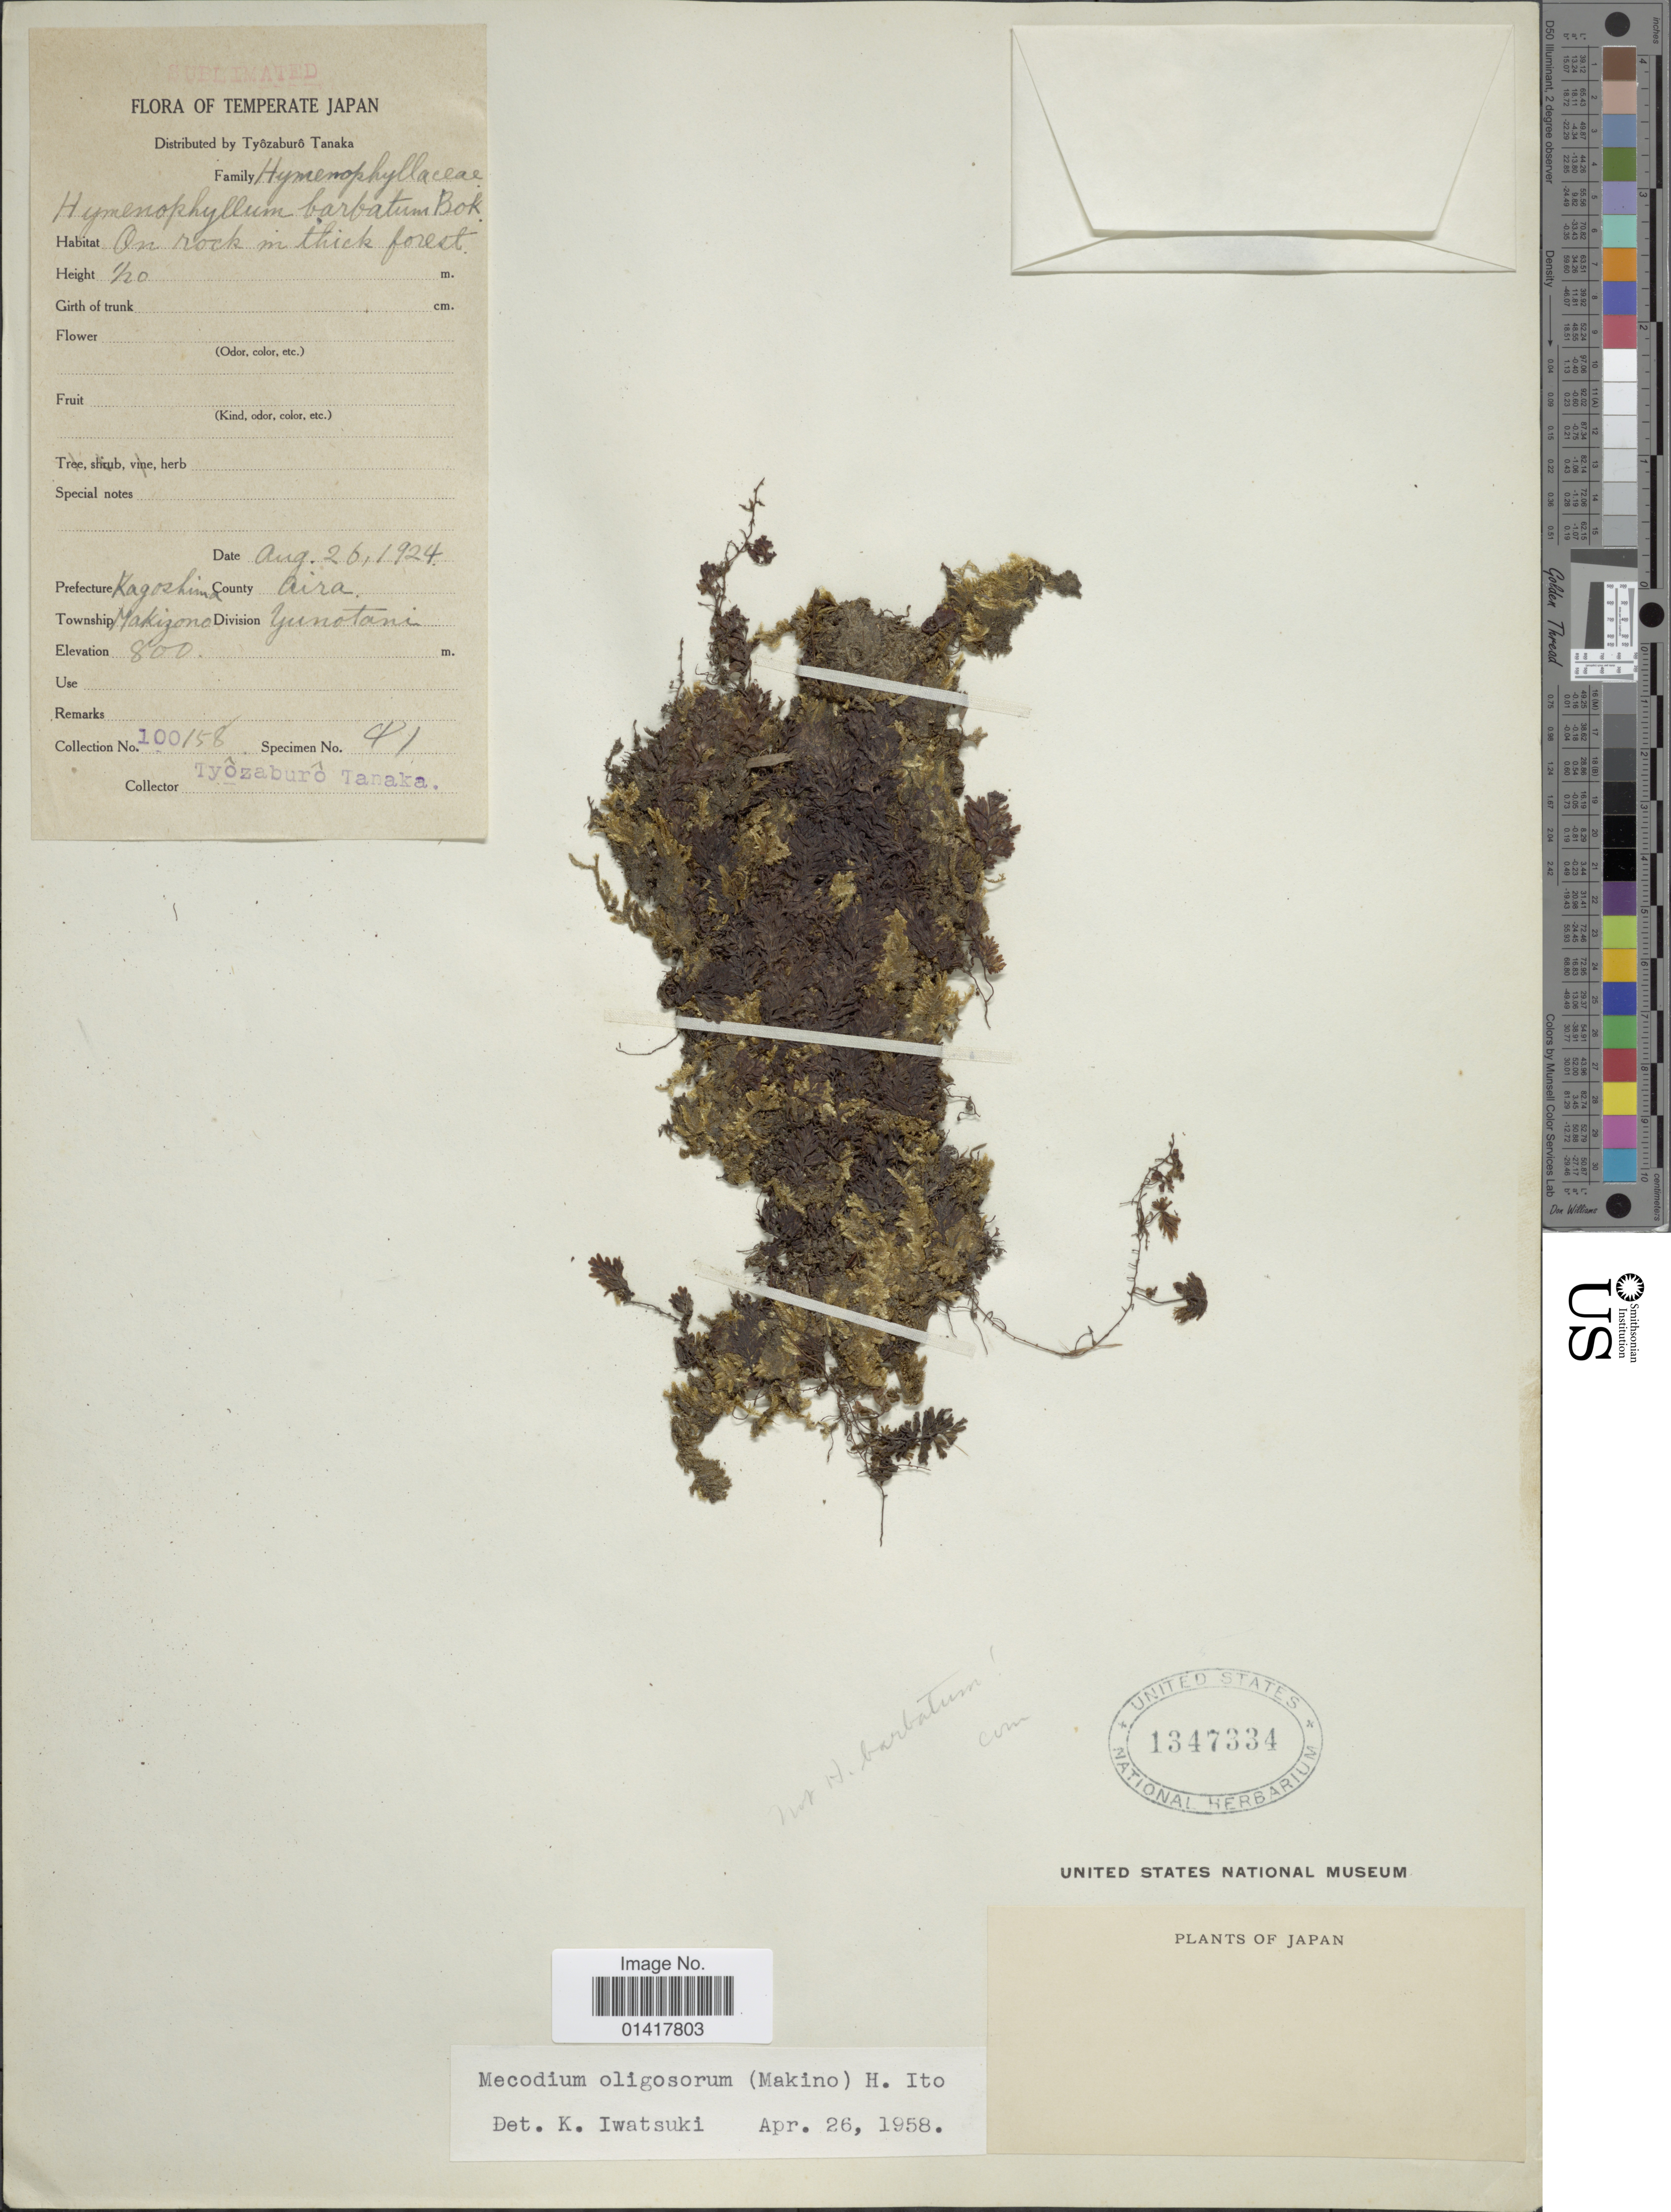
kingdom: Plantae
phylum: Tracheophyta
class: Polypodiopsida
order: Hymenophyllales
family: Hymenophyllaceae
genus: Hymenophyllum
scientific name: Hymenophyllum oligosorum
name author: Makino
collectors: T. Tanaka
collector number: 100158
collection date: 1924-08-26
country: Japan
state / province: Kagosima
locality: Aira. Makizono, Yunotani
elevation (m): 800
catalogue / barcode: US 1347334